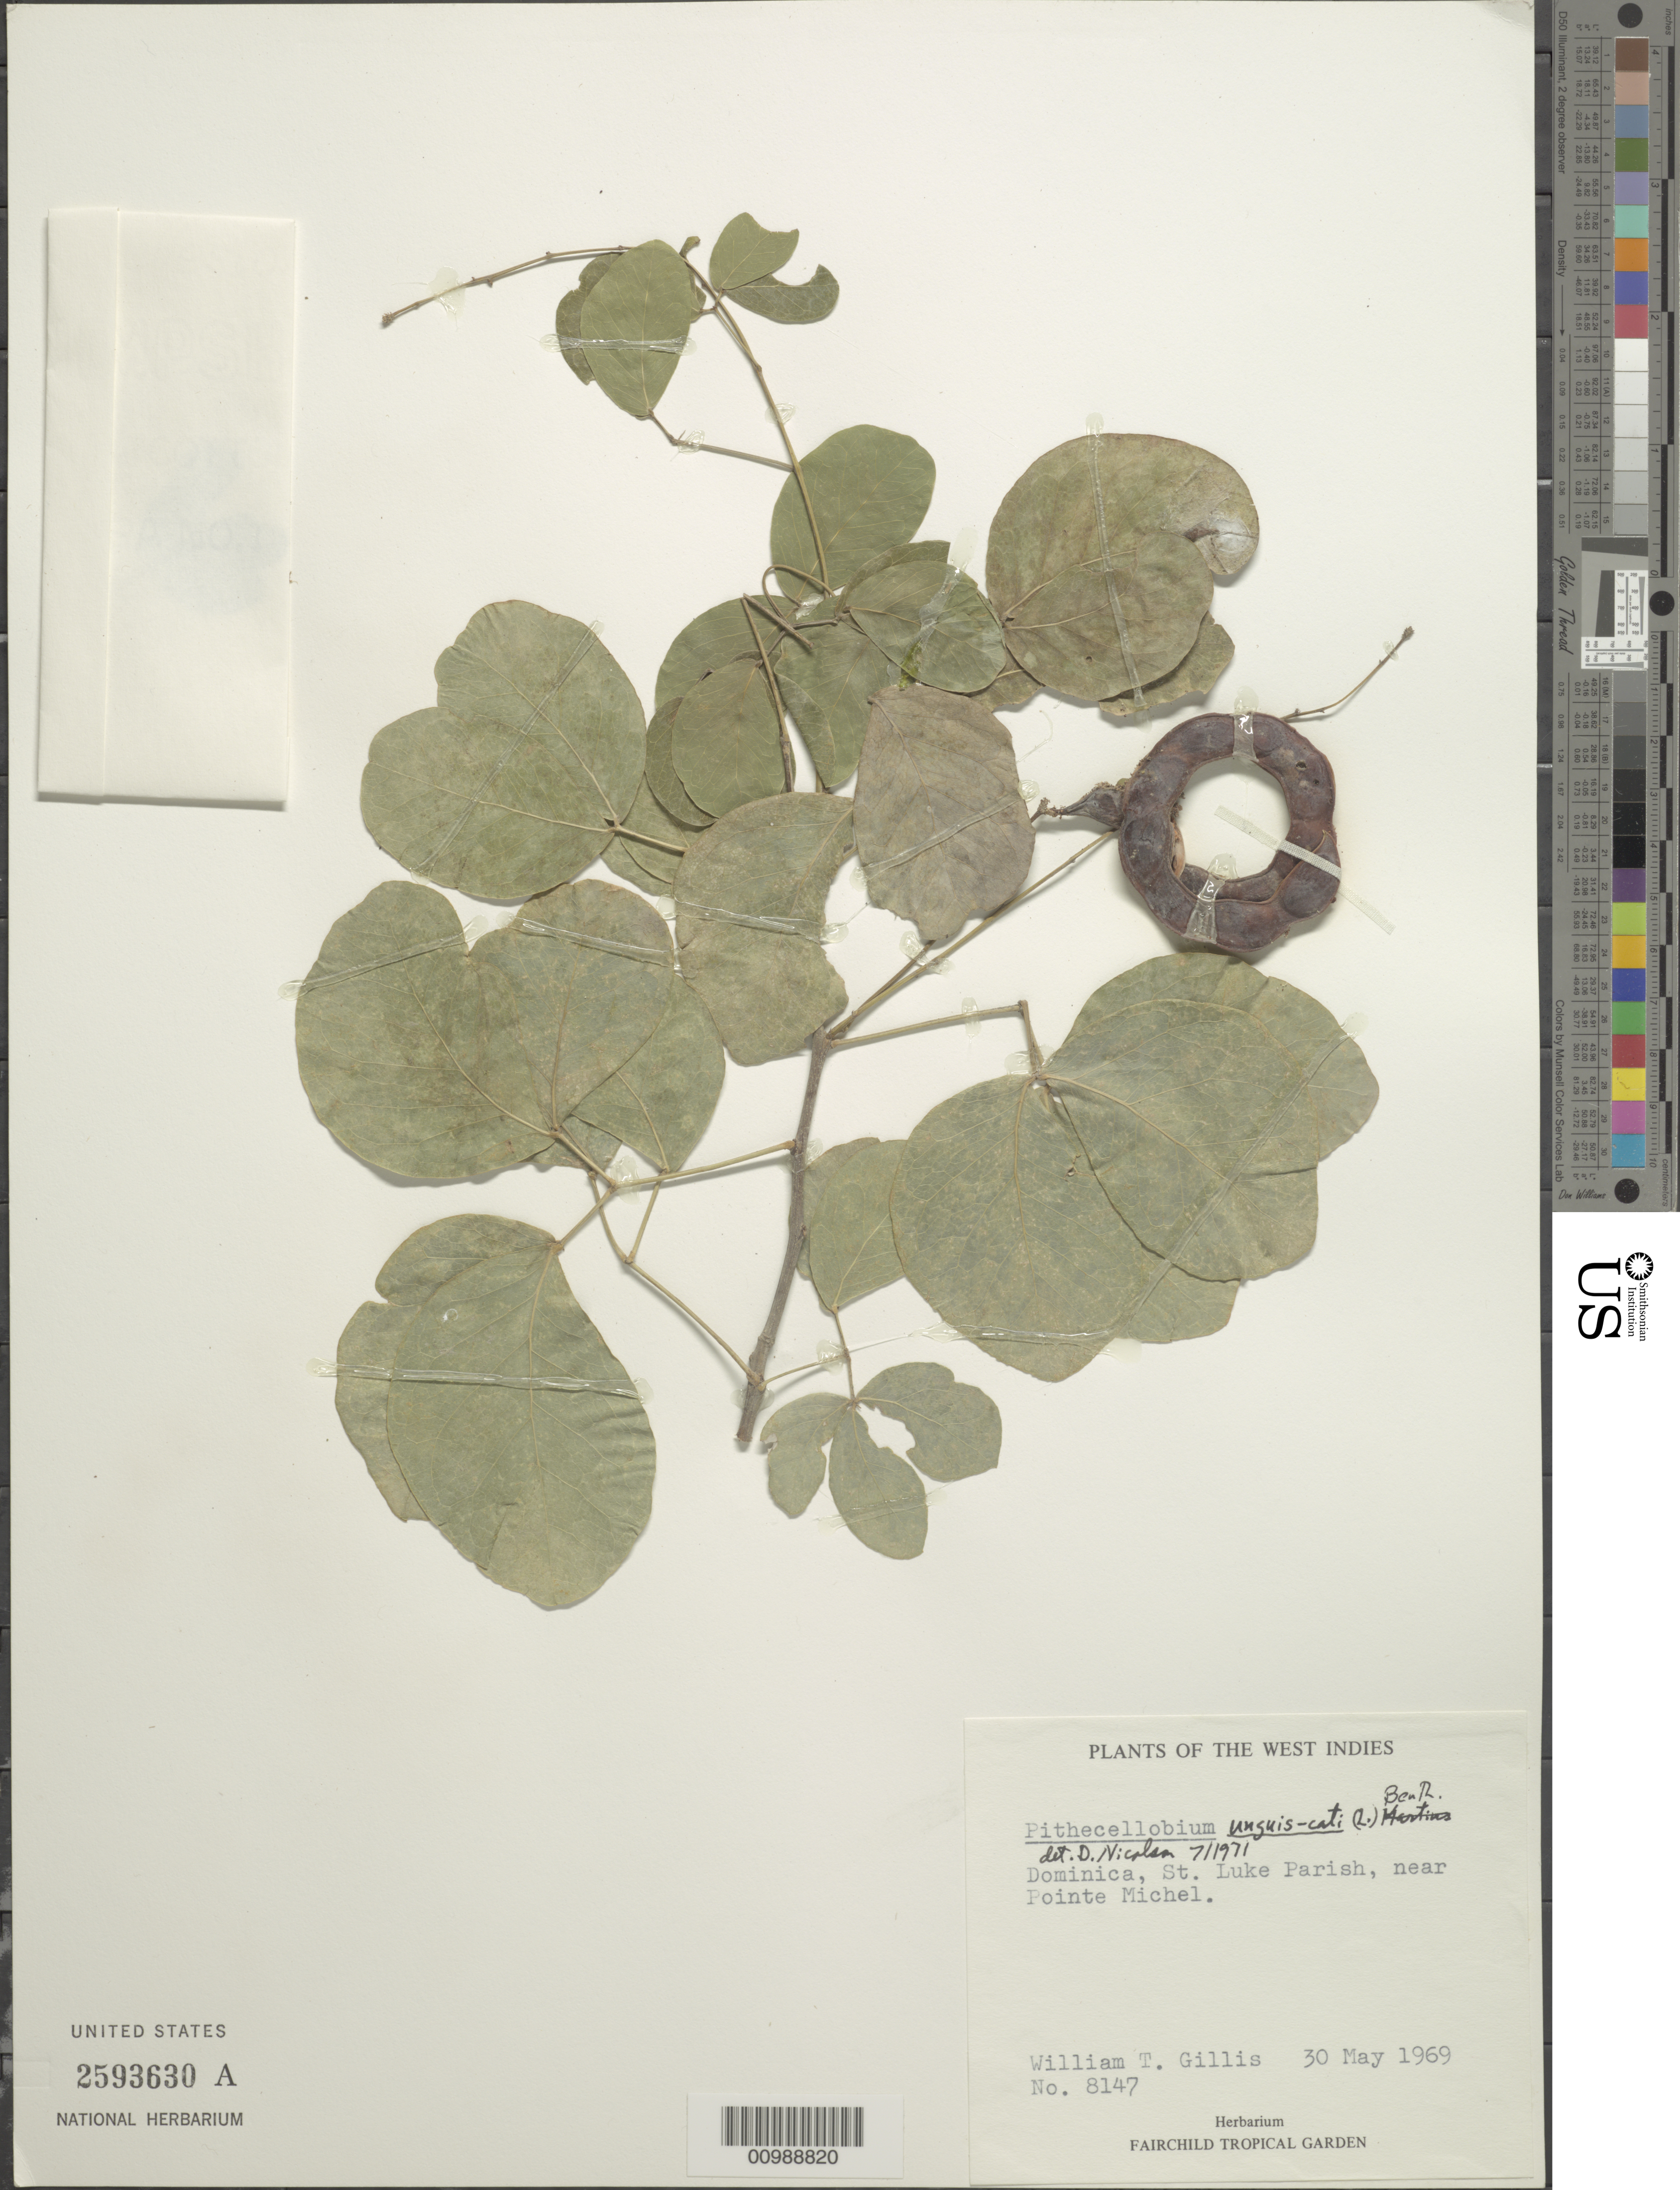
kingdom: Plantae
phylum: Tracheophyta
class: Magnoliopsida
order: Fabales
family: Fabaceae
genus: Pithecellobium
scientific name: Pithecellobium unguis-cati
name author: (L.) Benth.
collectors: W. T. Gillis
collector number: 8147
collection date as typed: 30 May 1969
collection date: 1969-05-30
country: Dominica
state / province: St. Luke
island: Dominica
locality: Near Pointe Michel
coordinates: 0 N, 0 E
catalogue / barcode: US 2593630A